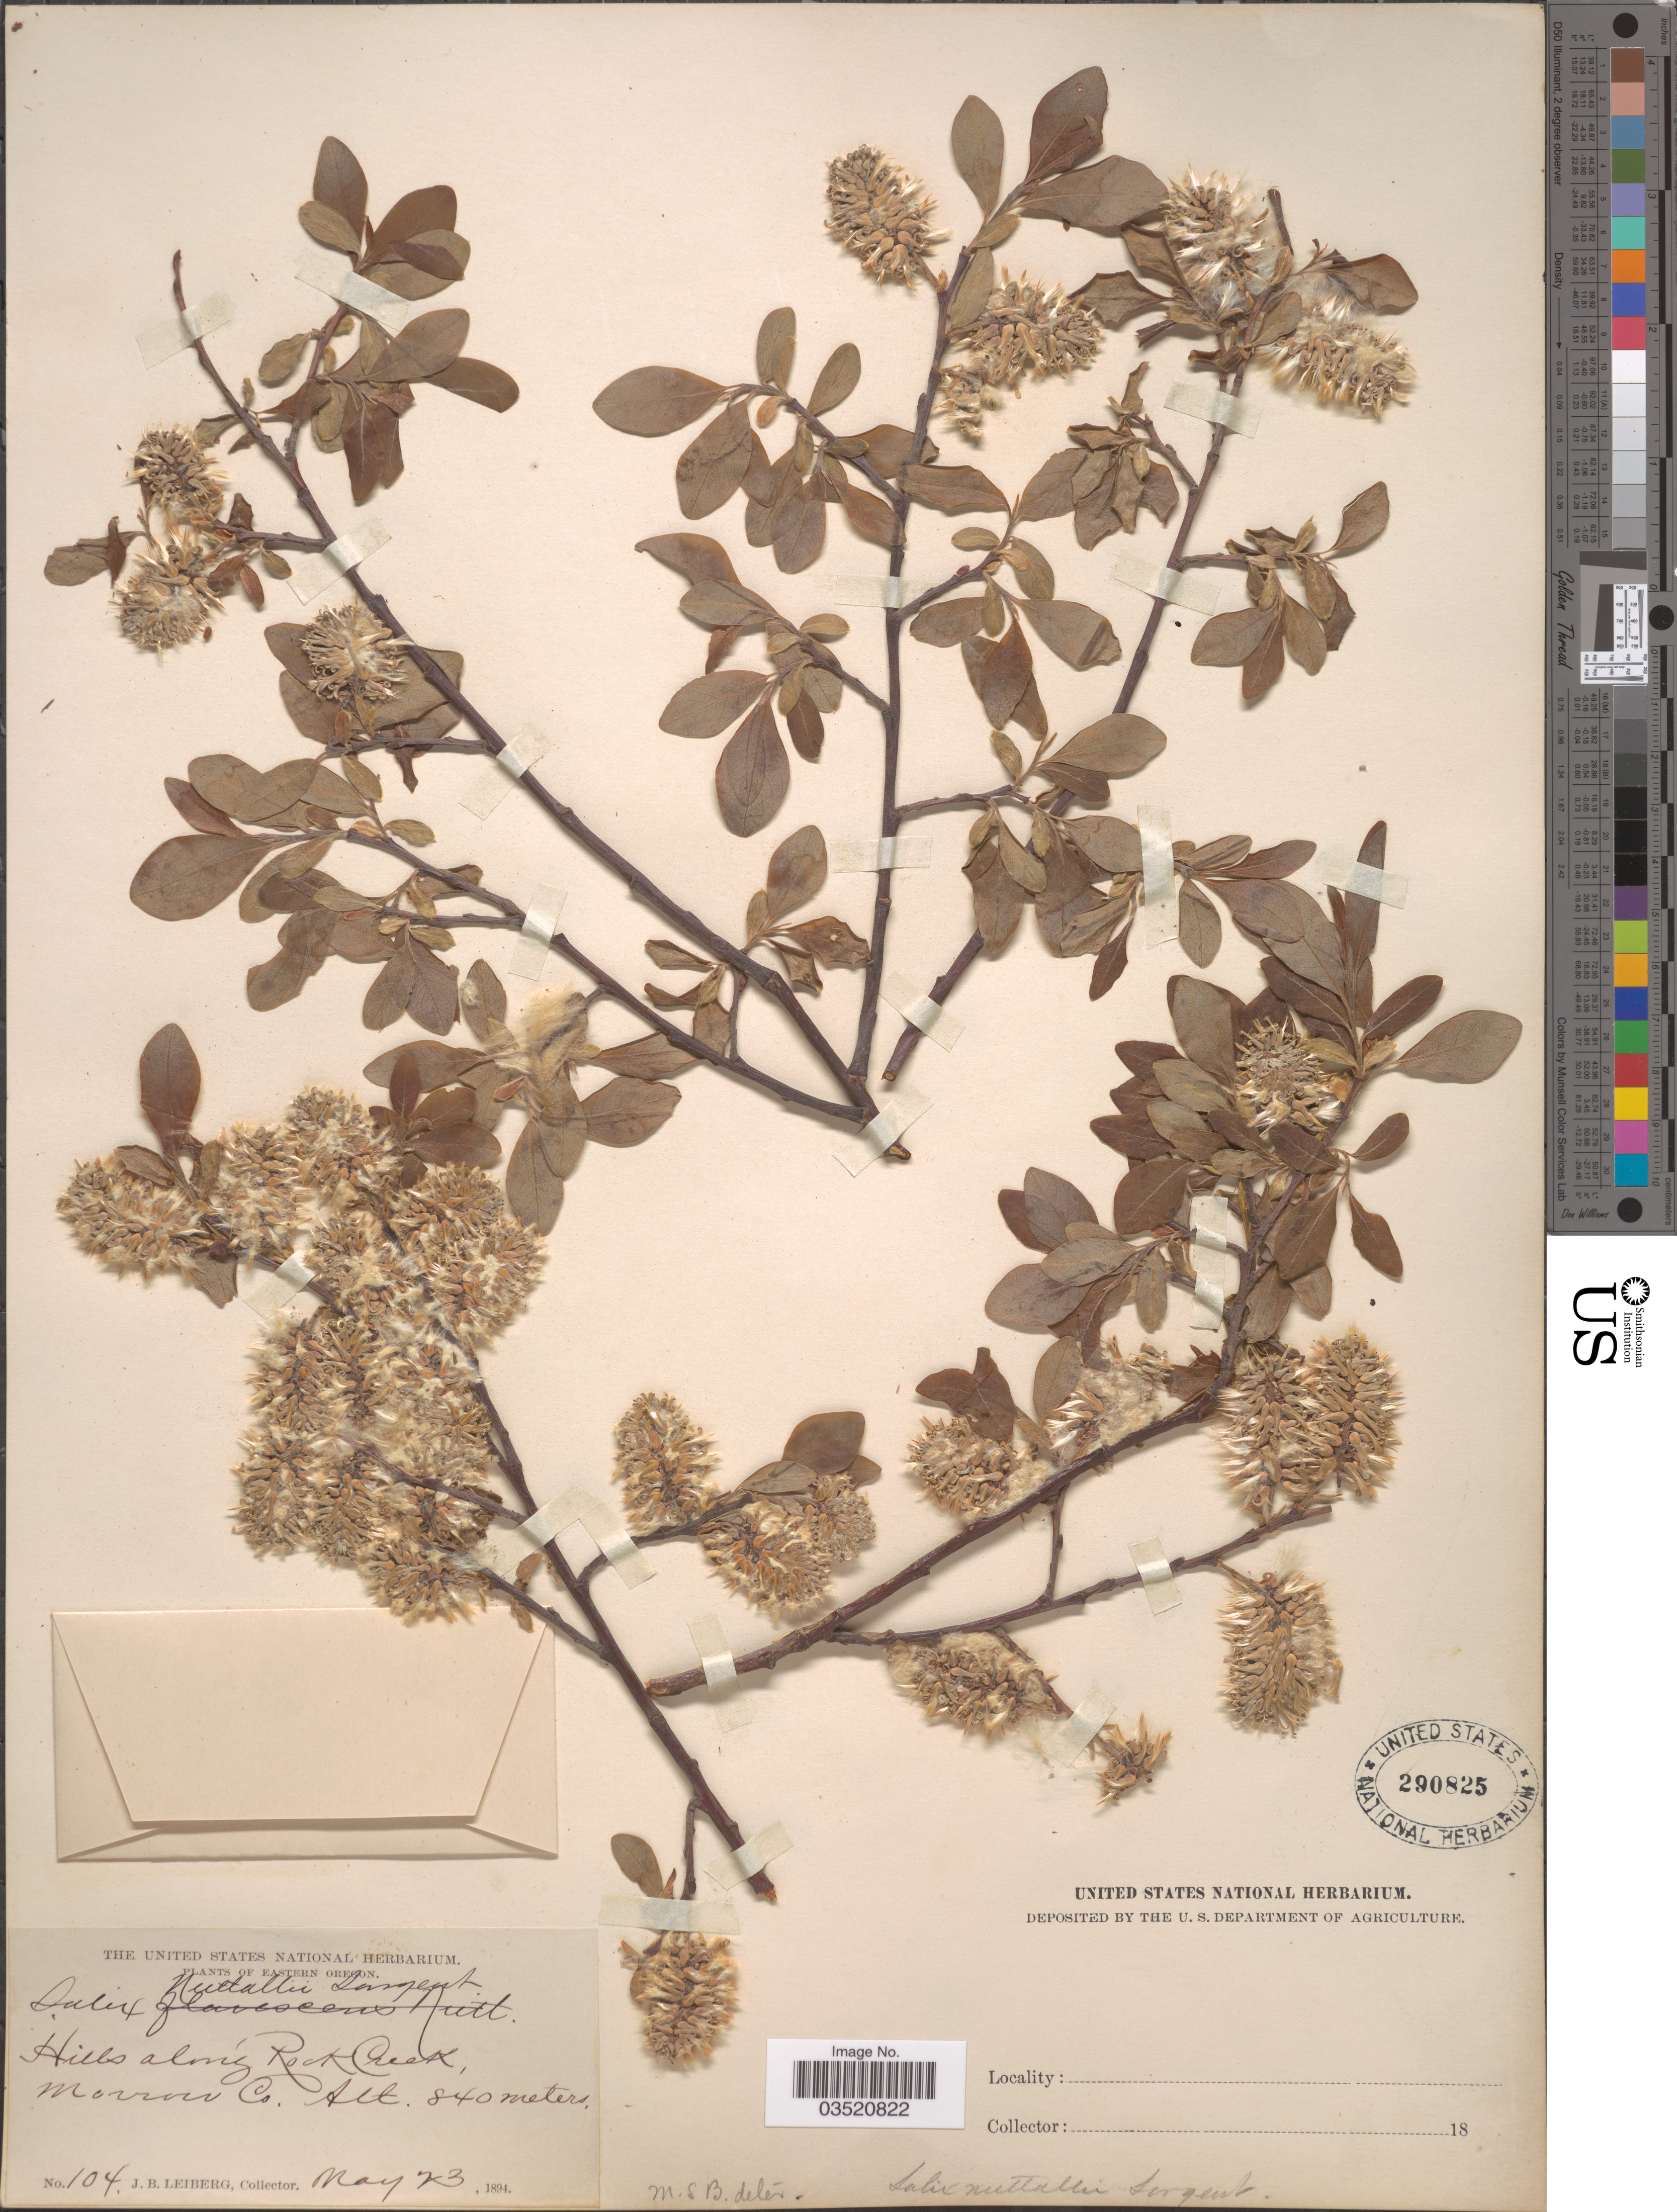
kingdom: Plantae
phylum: Tracheophyta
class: Magnoliopsida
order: Malpighiales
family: Salicaceae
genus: Salix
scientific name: Salix scouleriana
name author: Barratt ex Hook.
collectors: J. B. Leiberg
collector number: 104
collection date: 1894-05-23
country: United States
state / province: Oregon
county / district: Morrow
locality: Eastern Oregon. Hills along Rock Creek, Morrow Co.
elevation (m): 840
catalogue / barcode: US 290825